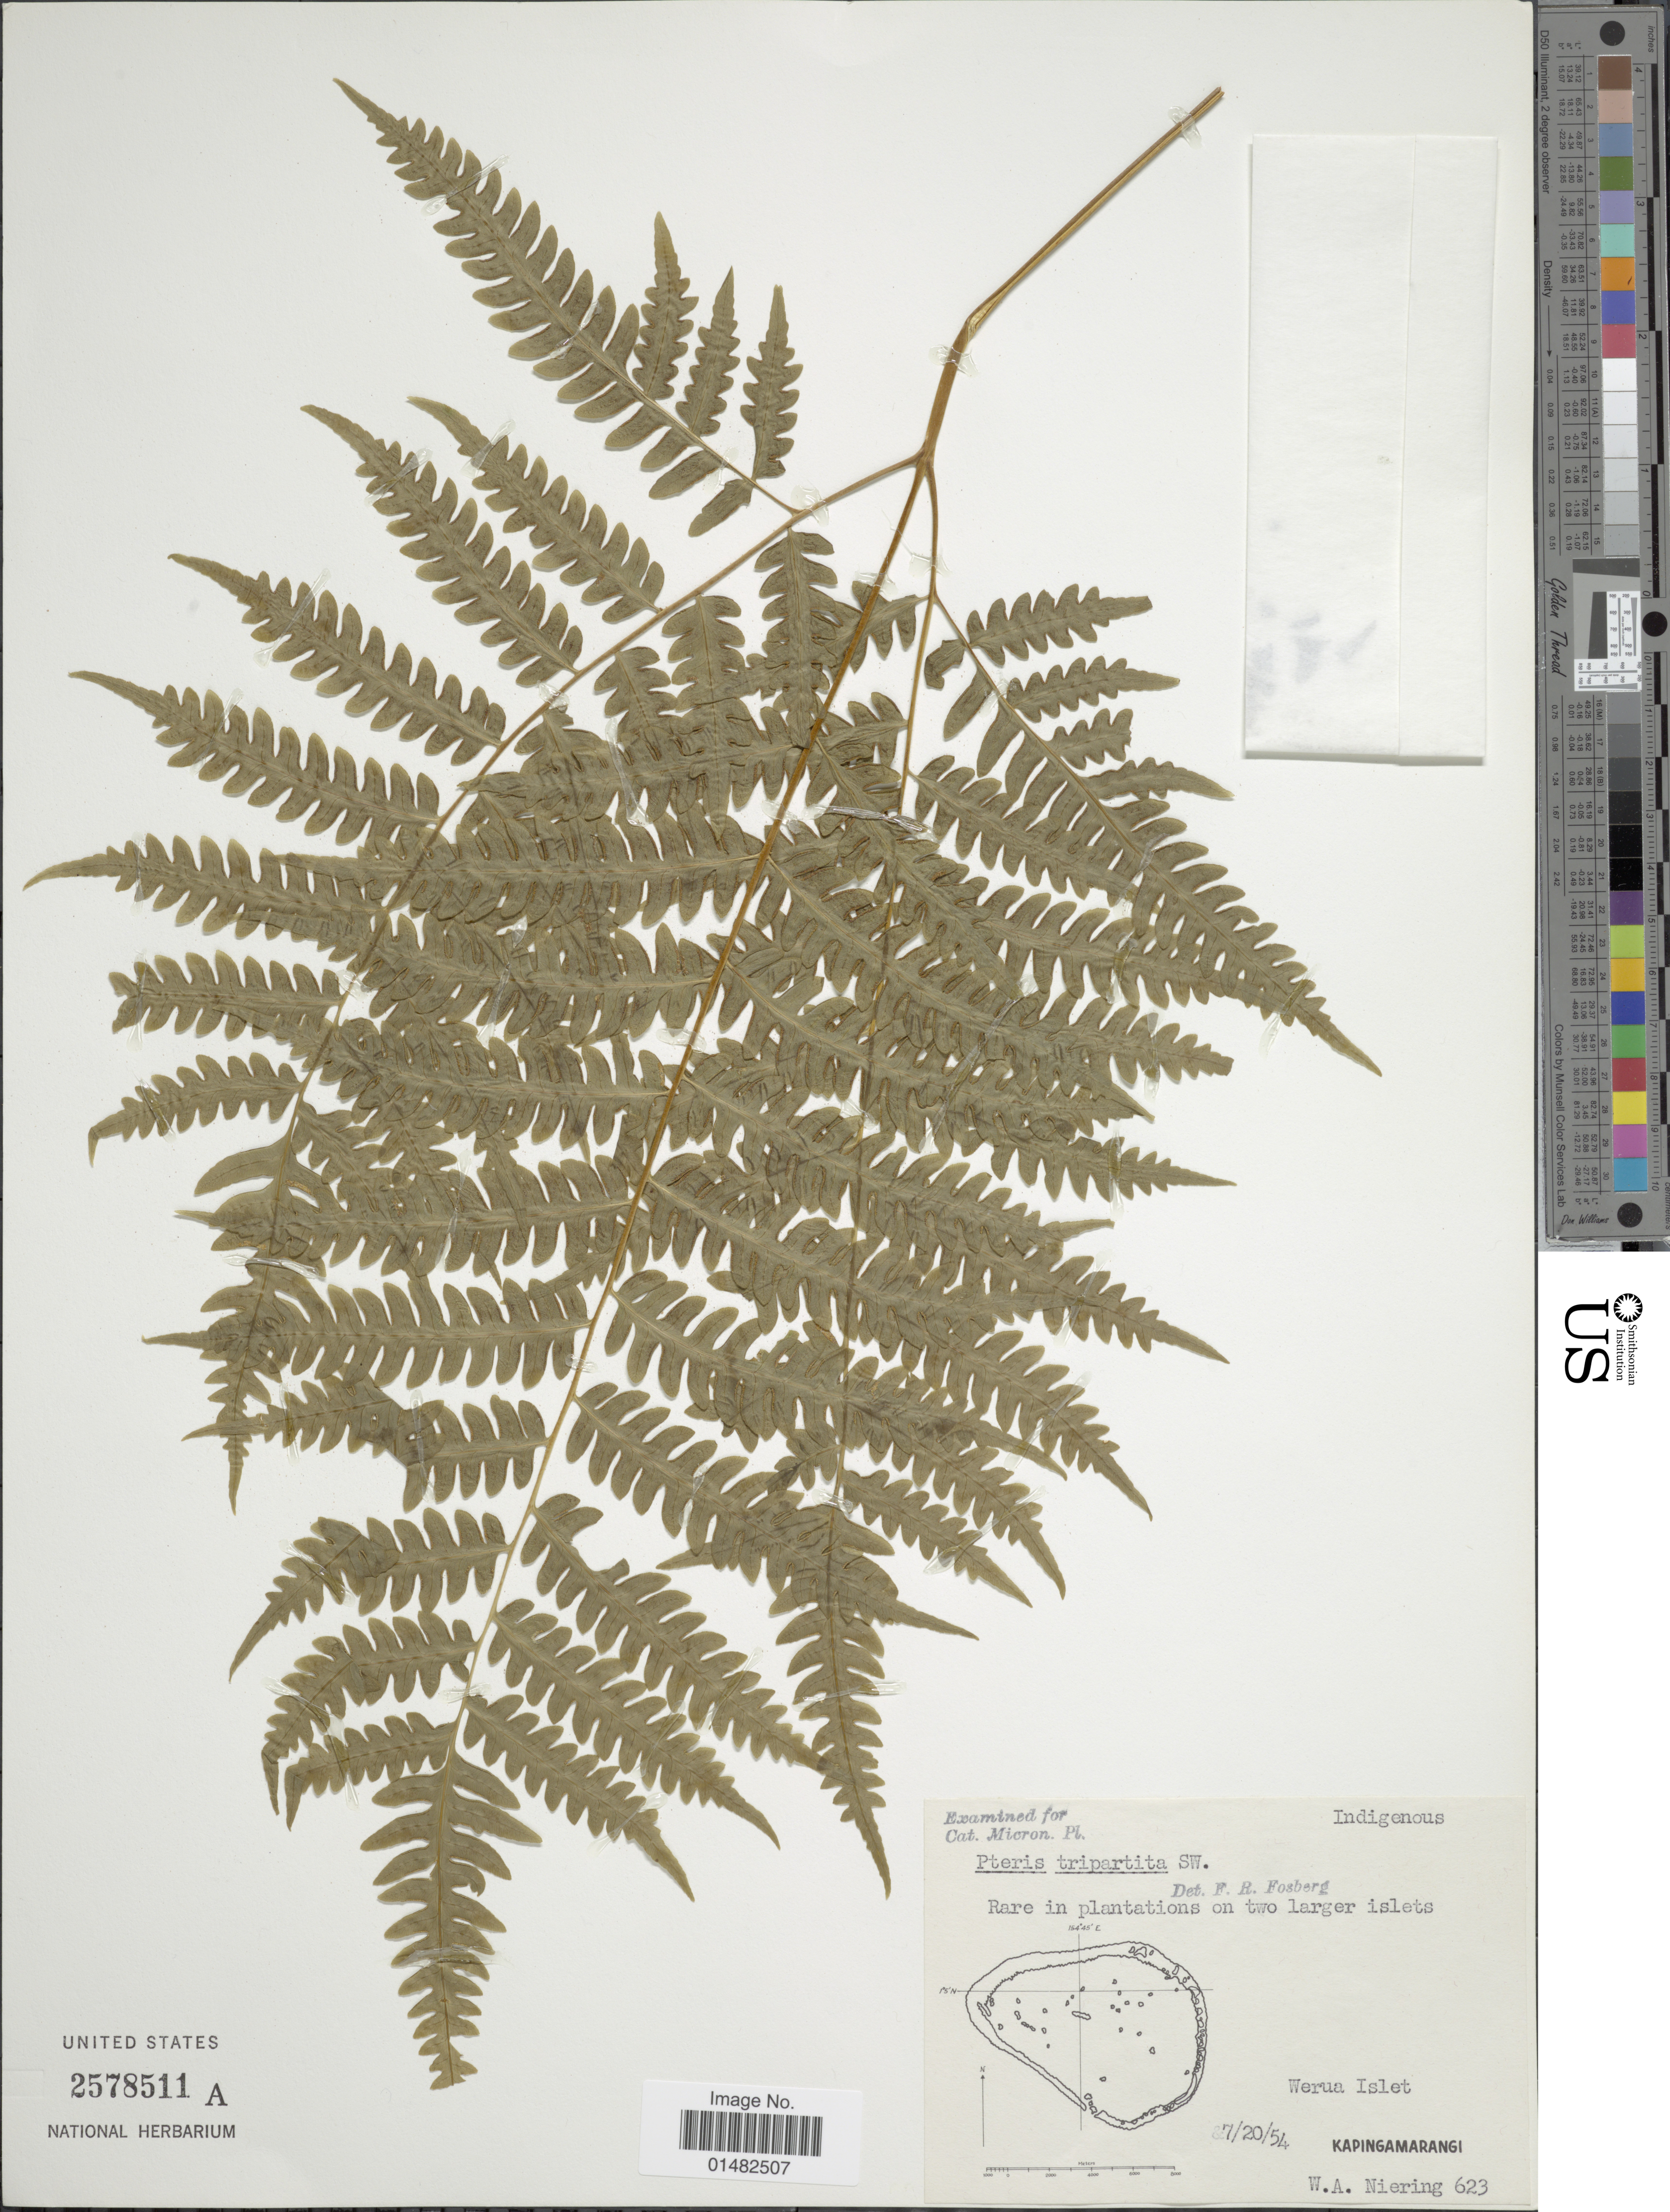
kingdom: Plantae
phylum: Tracheophyta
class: Polypodiopsida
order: Polypodiales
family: Pteridaceae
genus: Pteris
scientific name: Pteris tripartita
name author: Sw.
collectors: W. Niering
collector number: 623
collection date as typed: Transcribed d/m/y: 20/7/54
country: Micronesia, Federated States of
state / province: Pohnpei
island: Kapingamarangi Atoll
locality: Werua Islet, Kapingamarangi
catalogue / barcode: US 2578511A